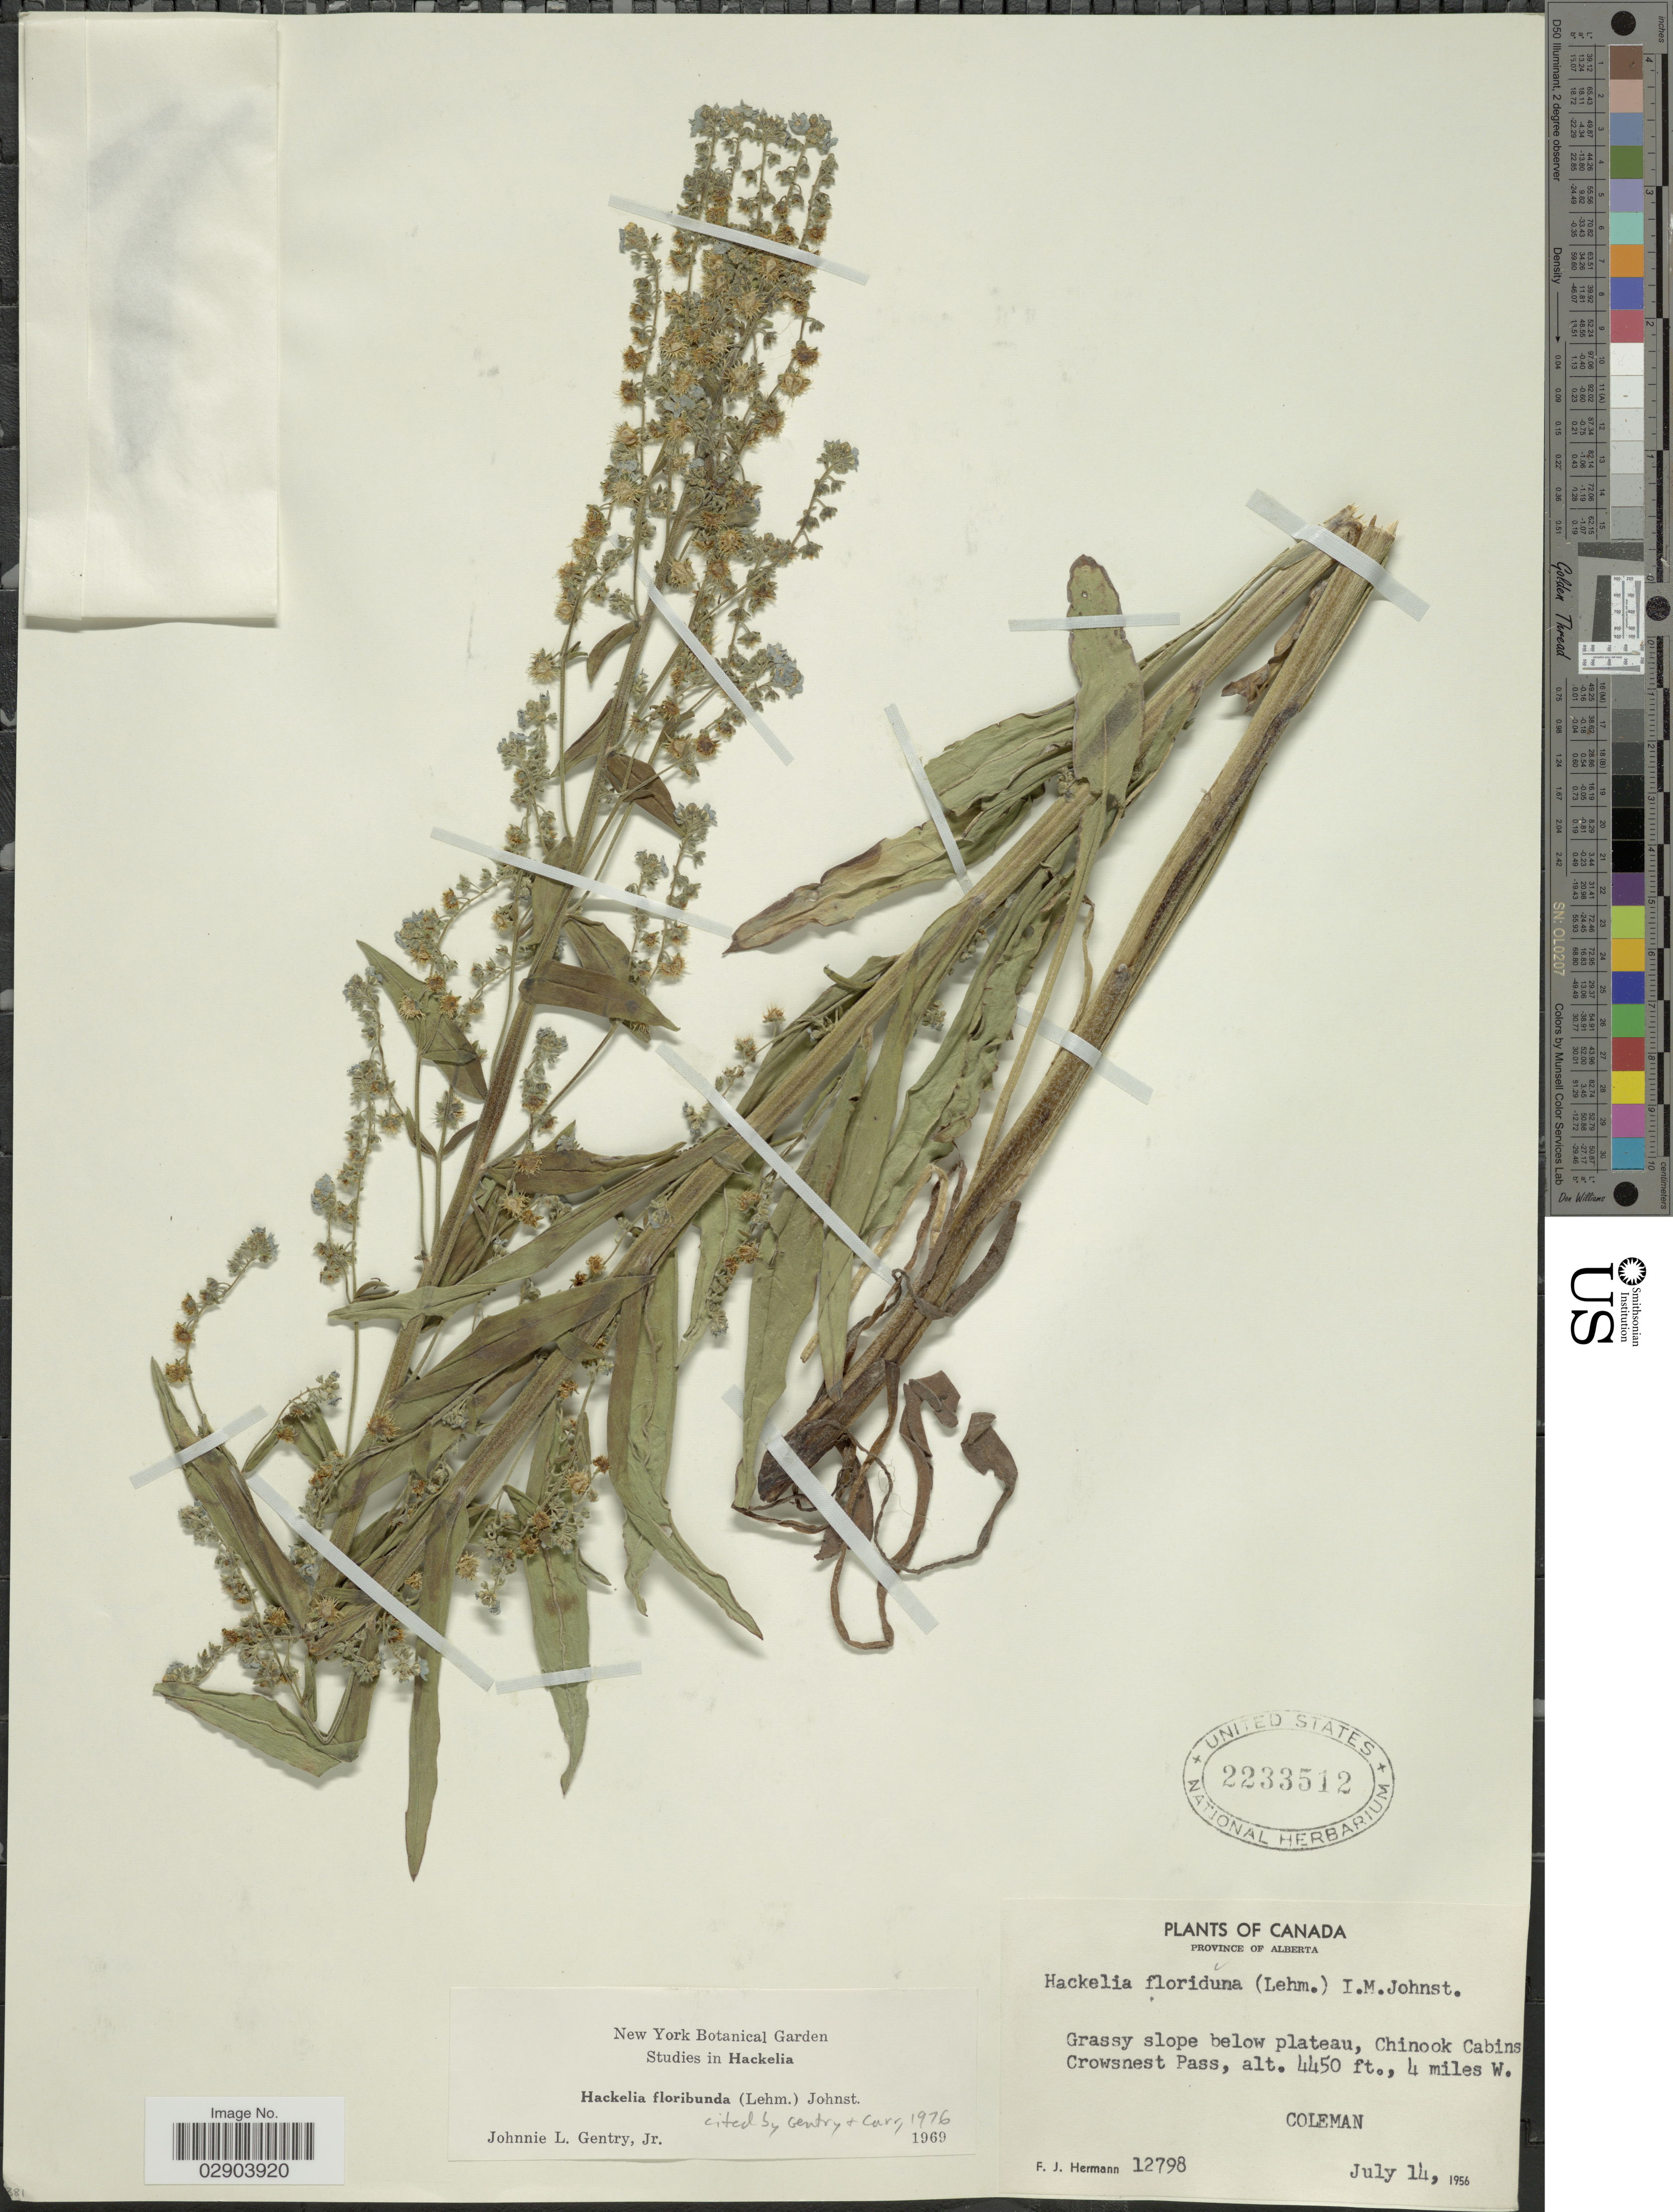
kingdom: Plantae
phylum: Tracheophyta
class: Magnoliopsida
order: Boraginales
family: Boraginaceae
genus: Hackelia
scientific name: Hackelia floribunda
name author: (Lehm.) I.M. Johnst.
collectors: F. J. Hermann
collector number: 12798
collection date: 1956-07-14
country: Canada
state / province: Alberta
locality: Grassy slope below plateau, Chinook Cabins Crowsnest Pass, 4 miles W. Coleman.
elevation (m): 1356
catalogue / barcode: US 2233512